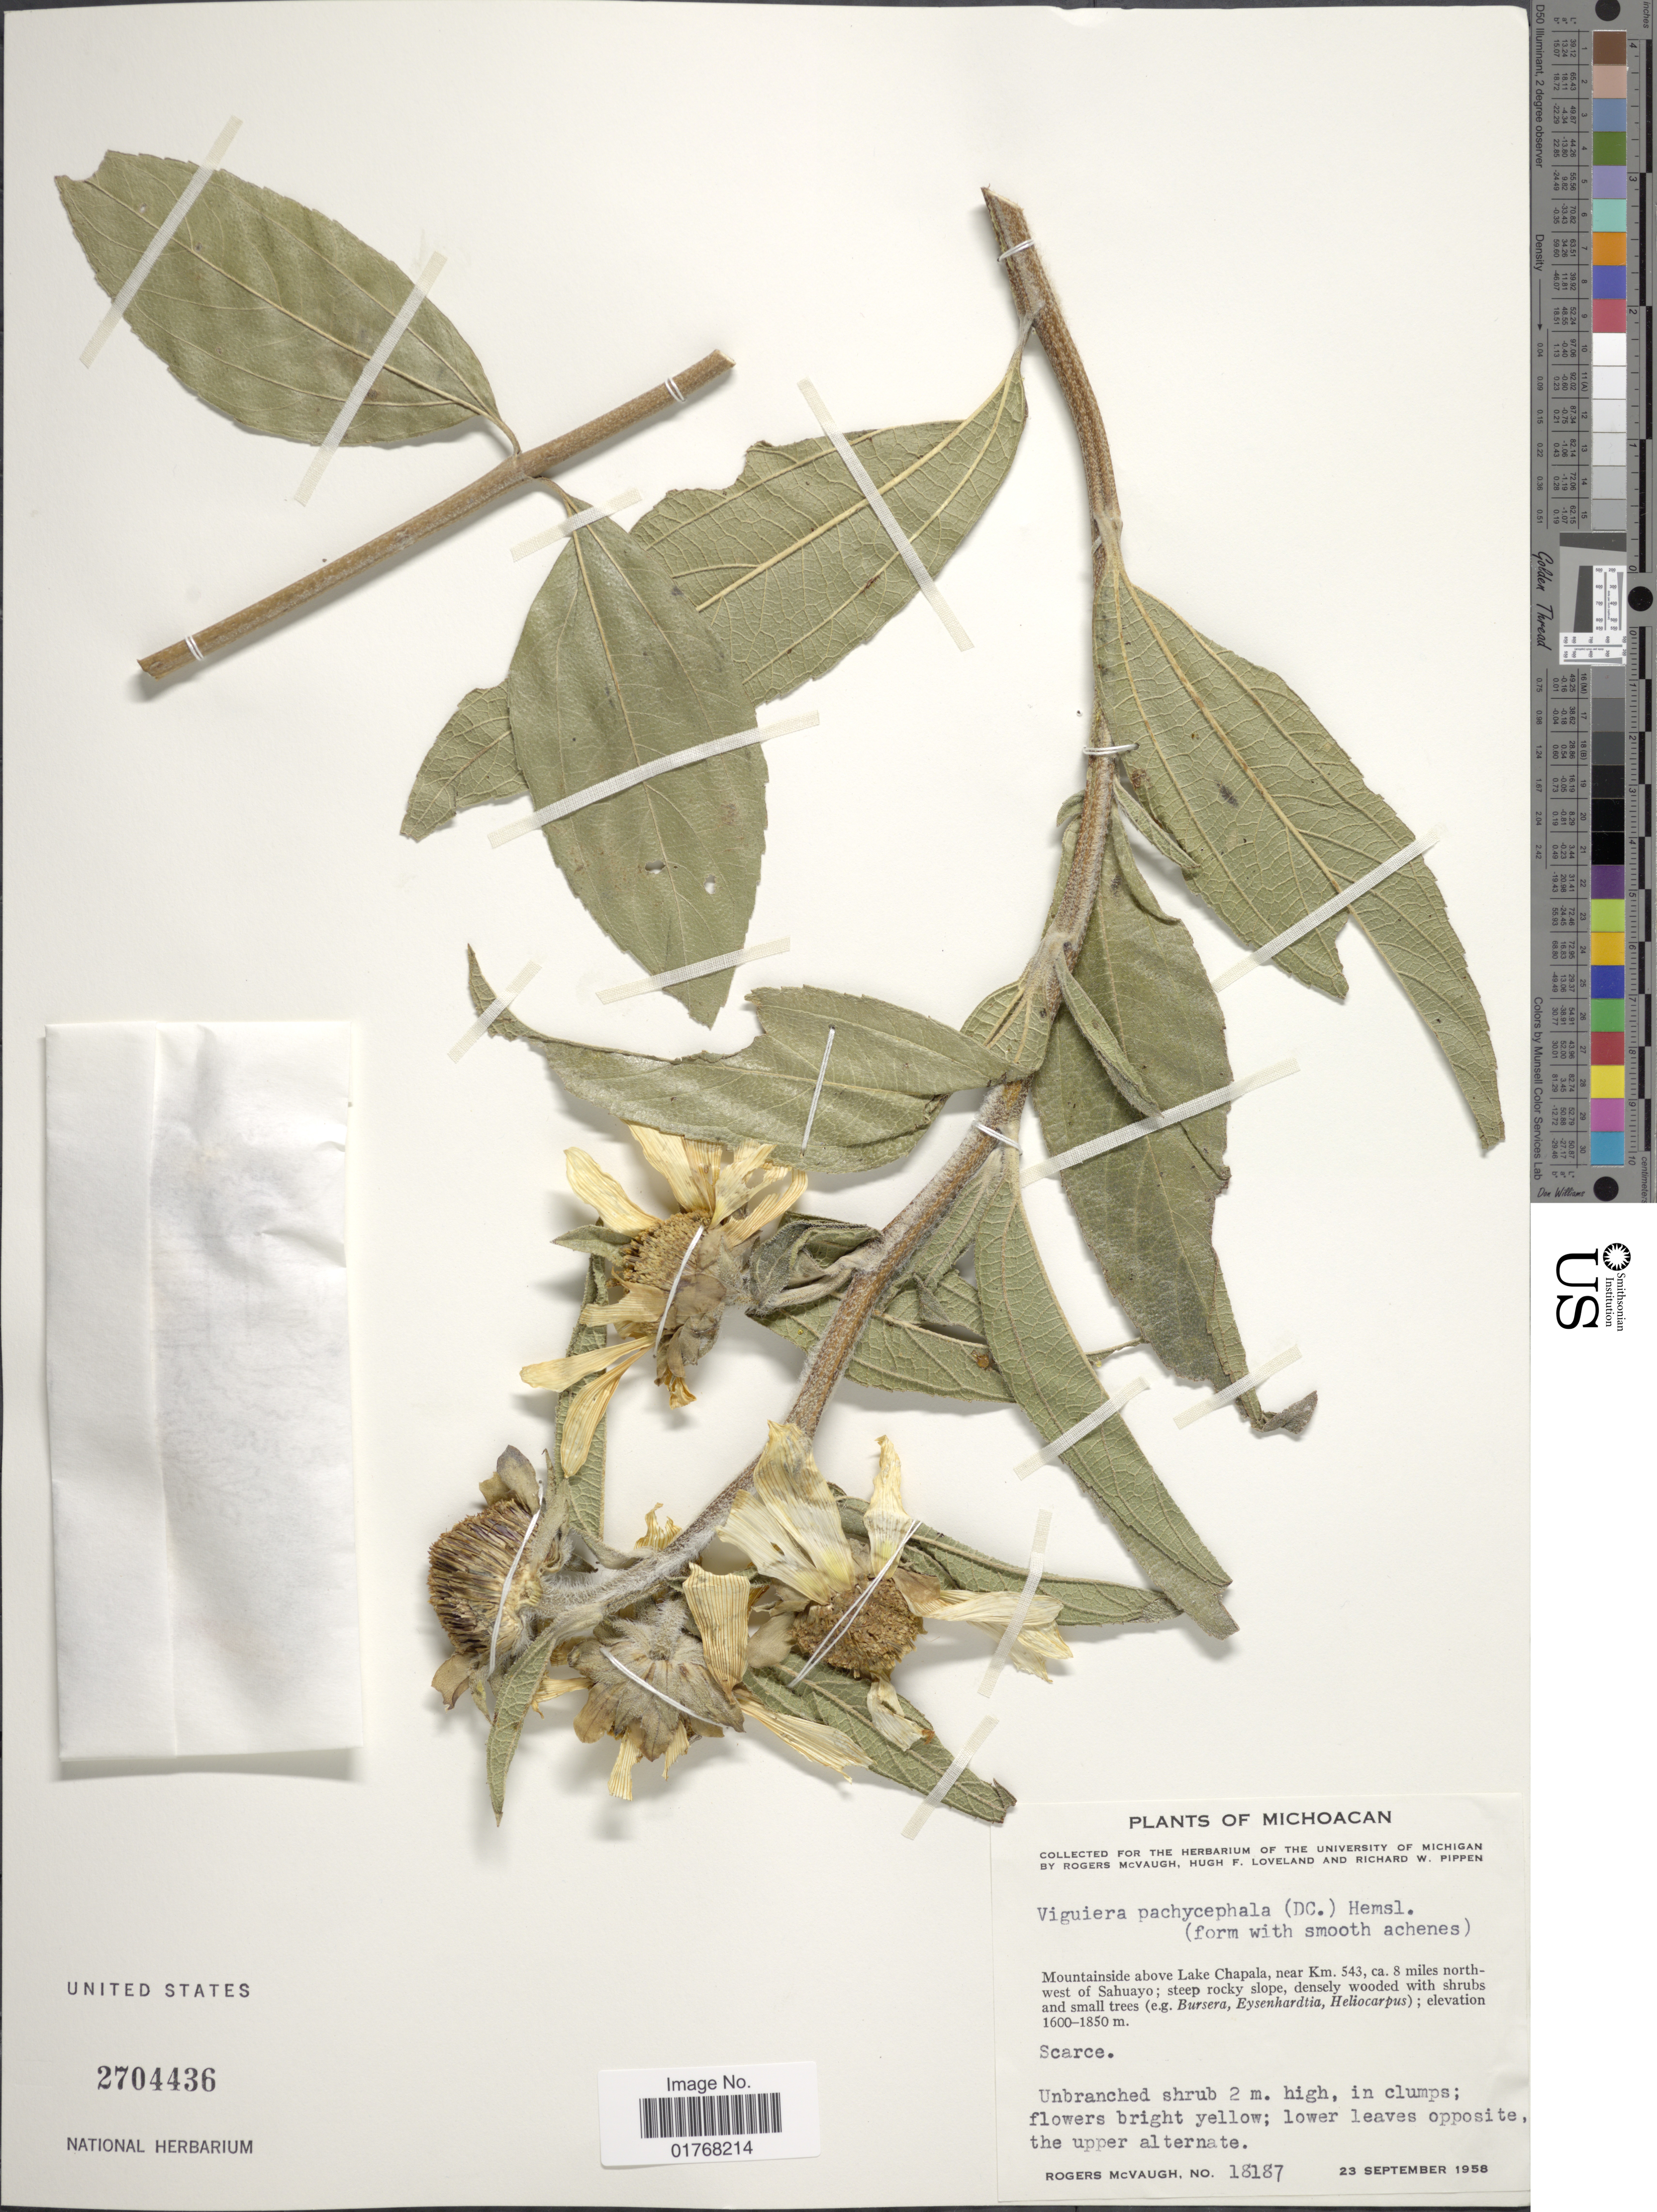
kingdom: Plantae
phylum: Tracheophyta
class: Magnoliopsida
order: Asterales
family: Asteraceae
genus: Viguiera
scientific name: Viguiera pachycephala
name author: (DC.) Hemsl.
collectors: R. McVaugh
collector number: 18187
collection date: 1958-09-23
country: Mexico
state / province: Michoacán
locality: Mountainside above Lake Chapala, near Km 543, ca 8 miles northwest of Sahuayo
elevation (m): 1600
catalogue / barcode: US 2704436